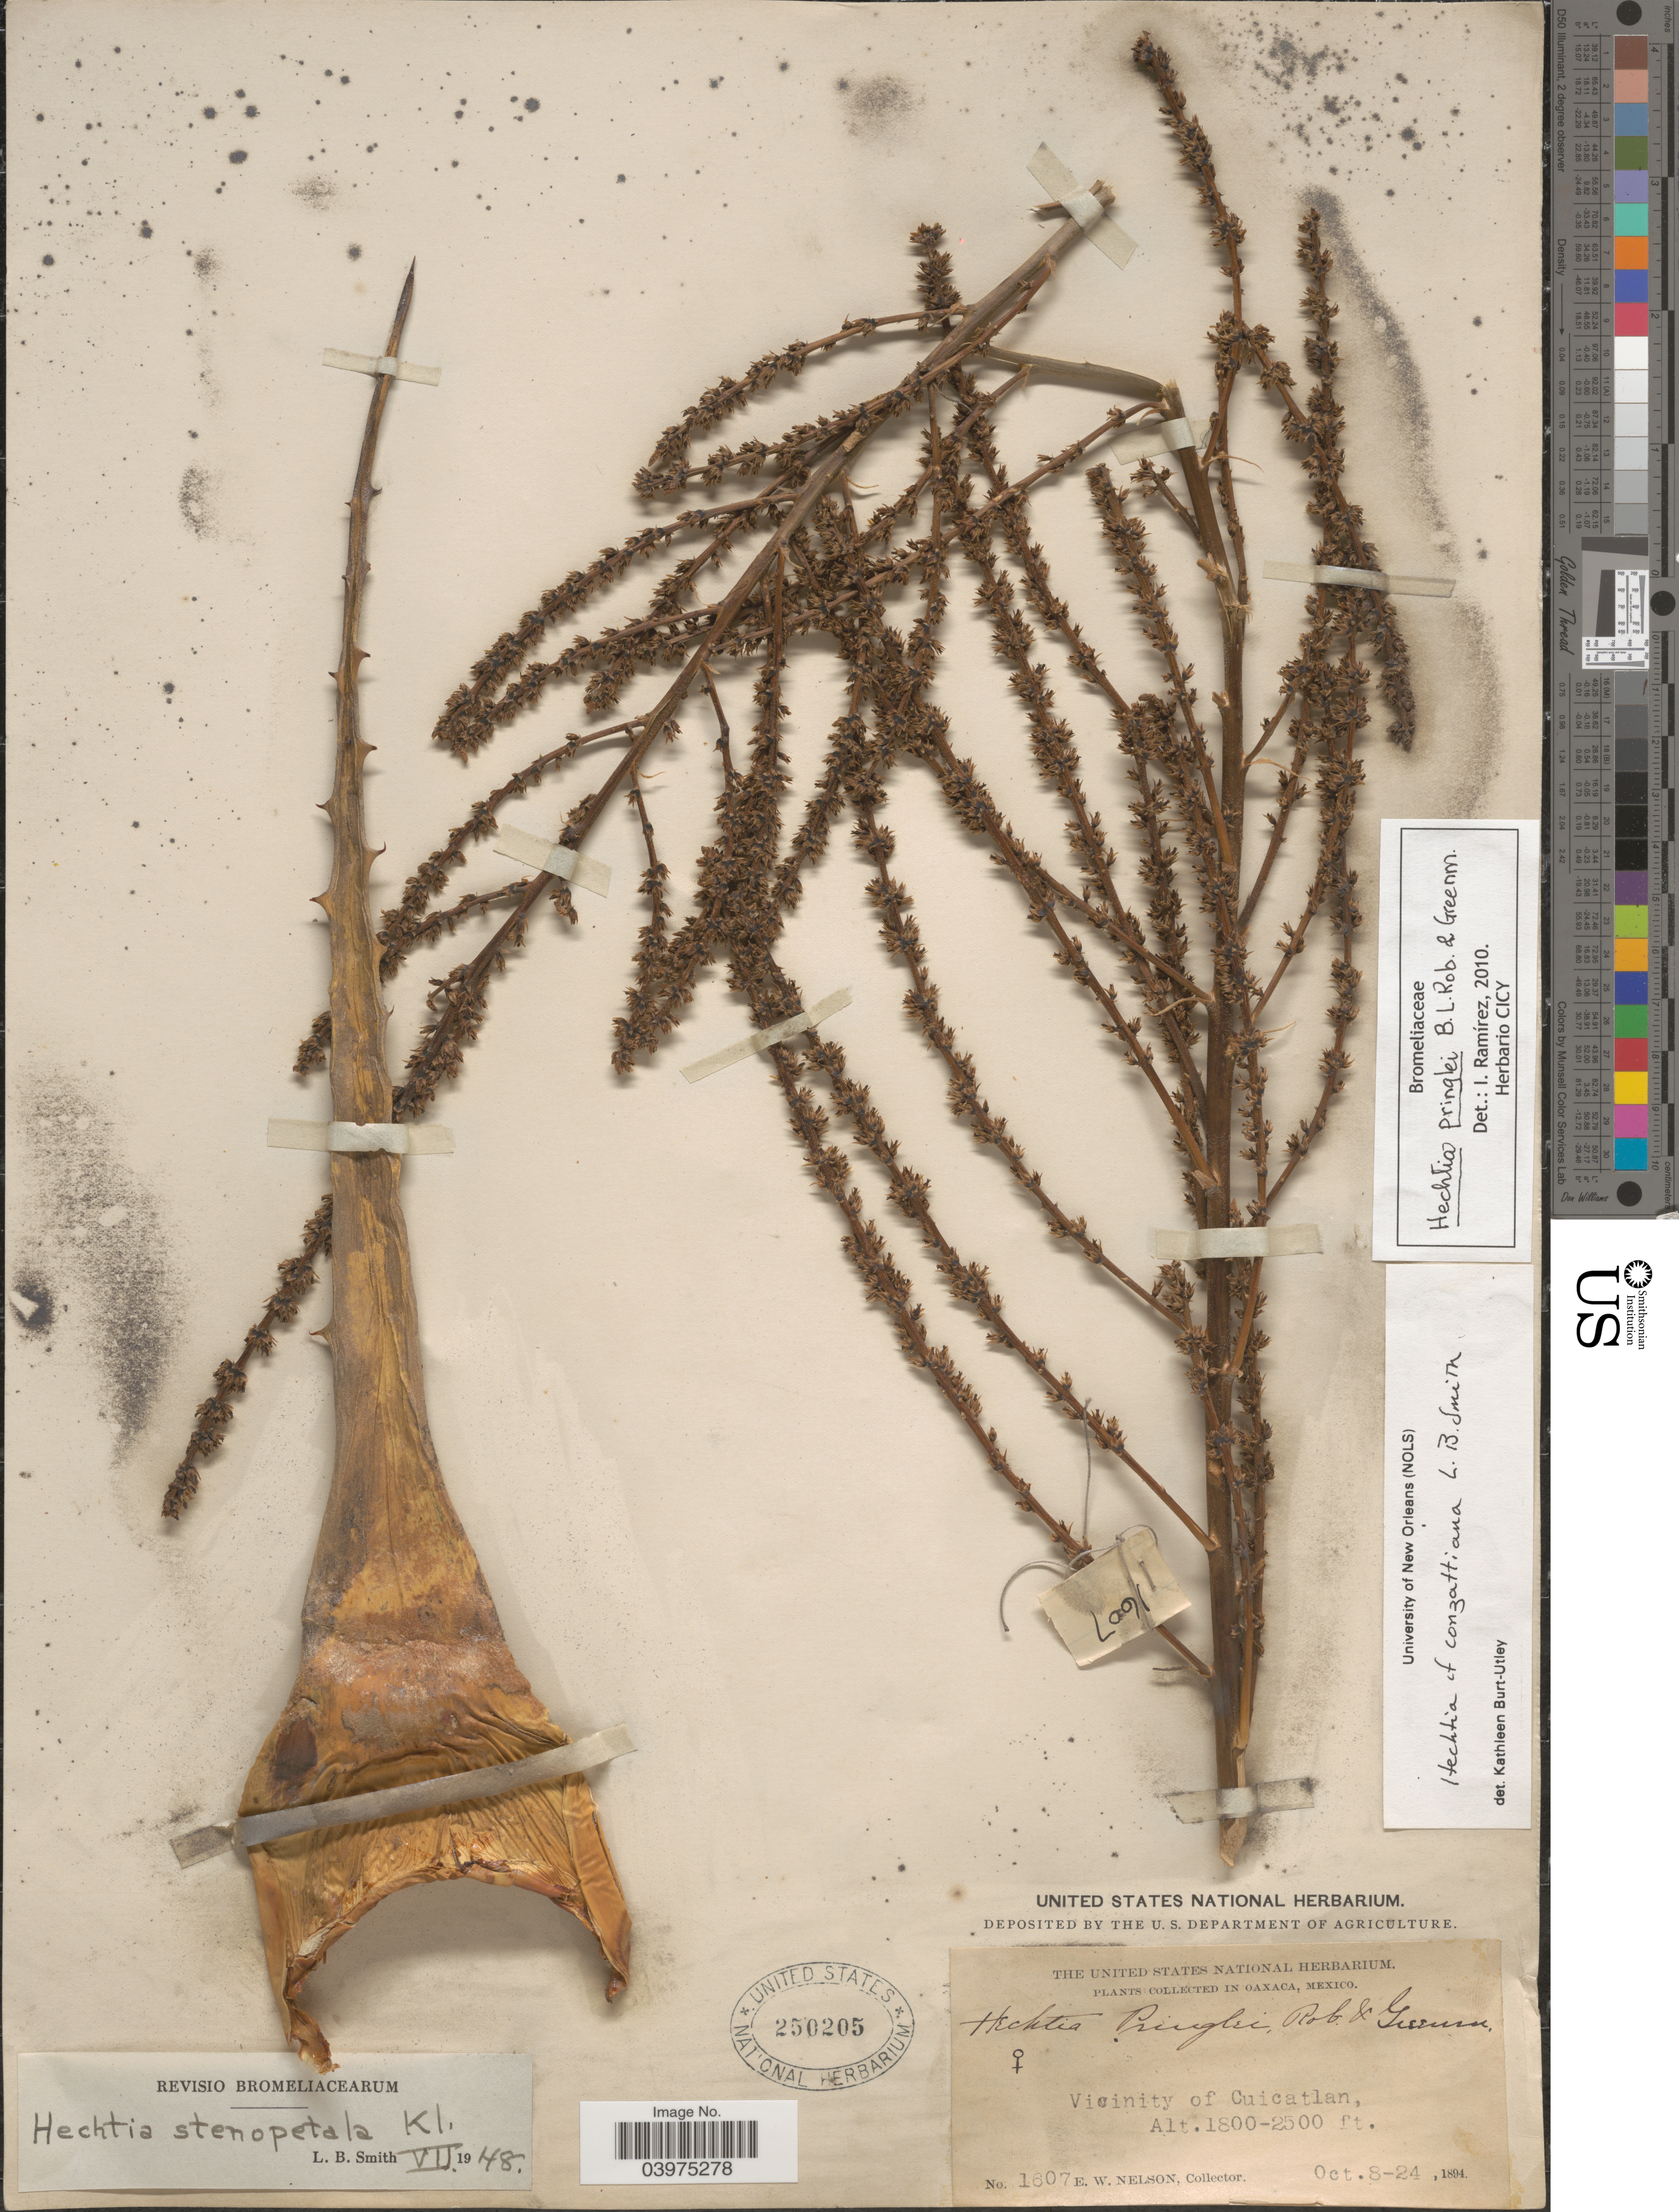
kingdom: Plantae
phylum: Tracheophyta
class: Liliopsida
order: Poales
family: Bromeliaceae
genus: Hechtia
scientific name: Hechtia pringlei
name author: B.L. Rob. & Greenm.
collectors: E. W. Nelson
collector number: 1607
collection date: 1894-10-08/1894-10-24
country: Mexico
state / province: Oaxaca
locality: Vicinity of Cuicatlan.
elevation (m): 549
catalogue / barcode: US 250205